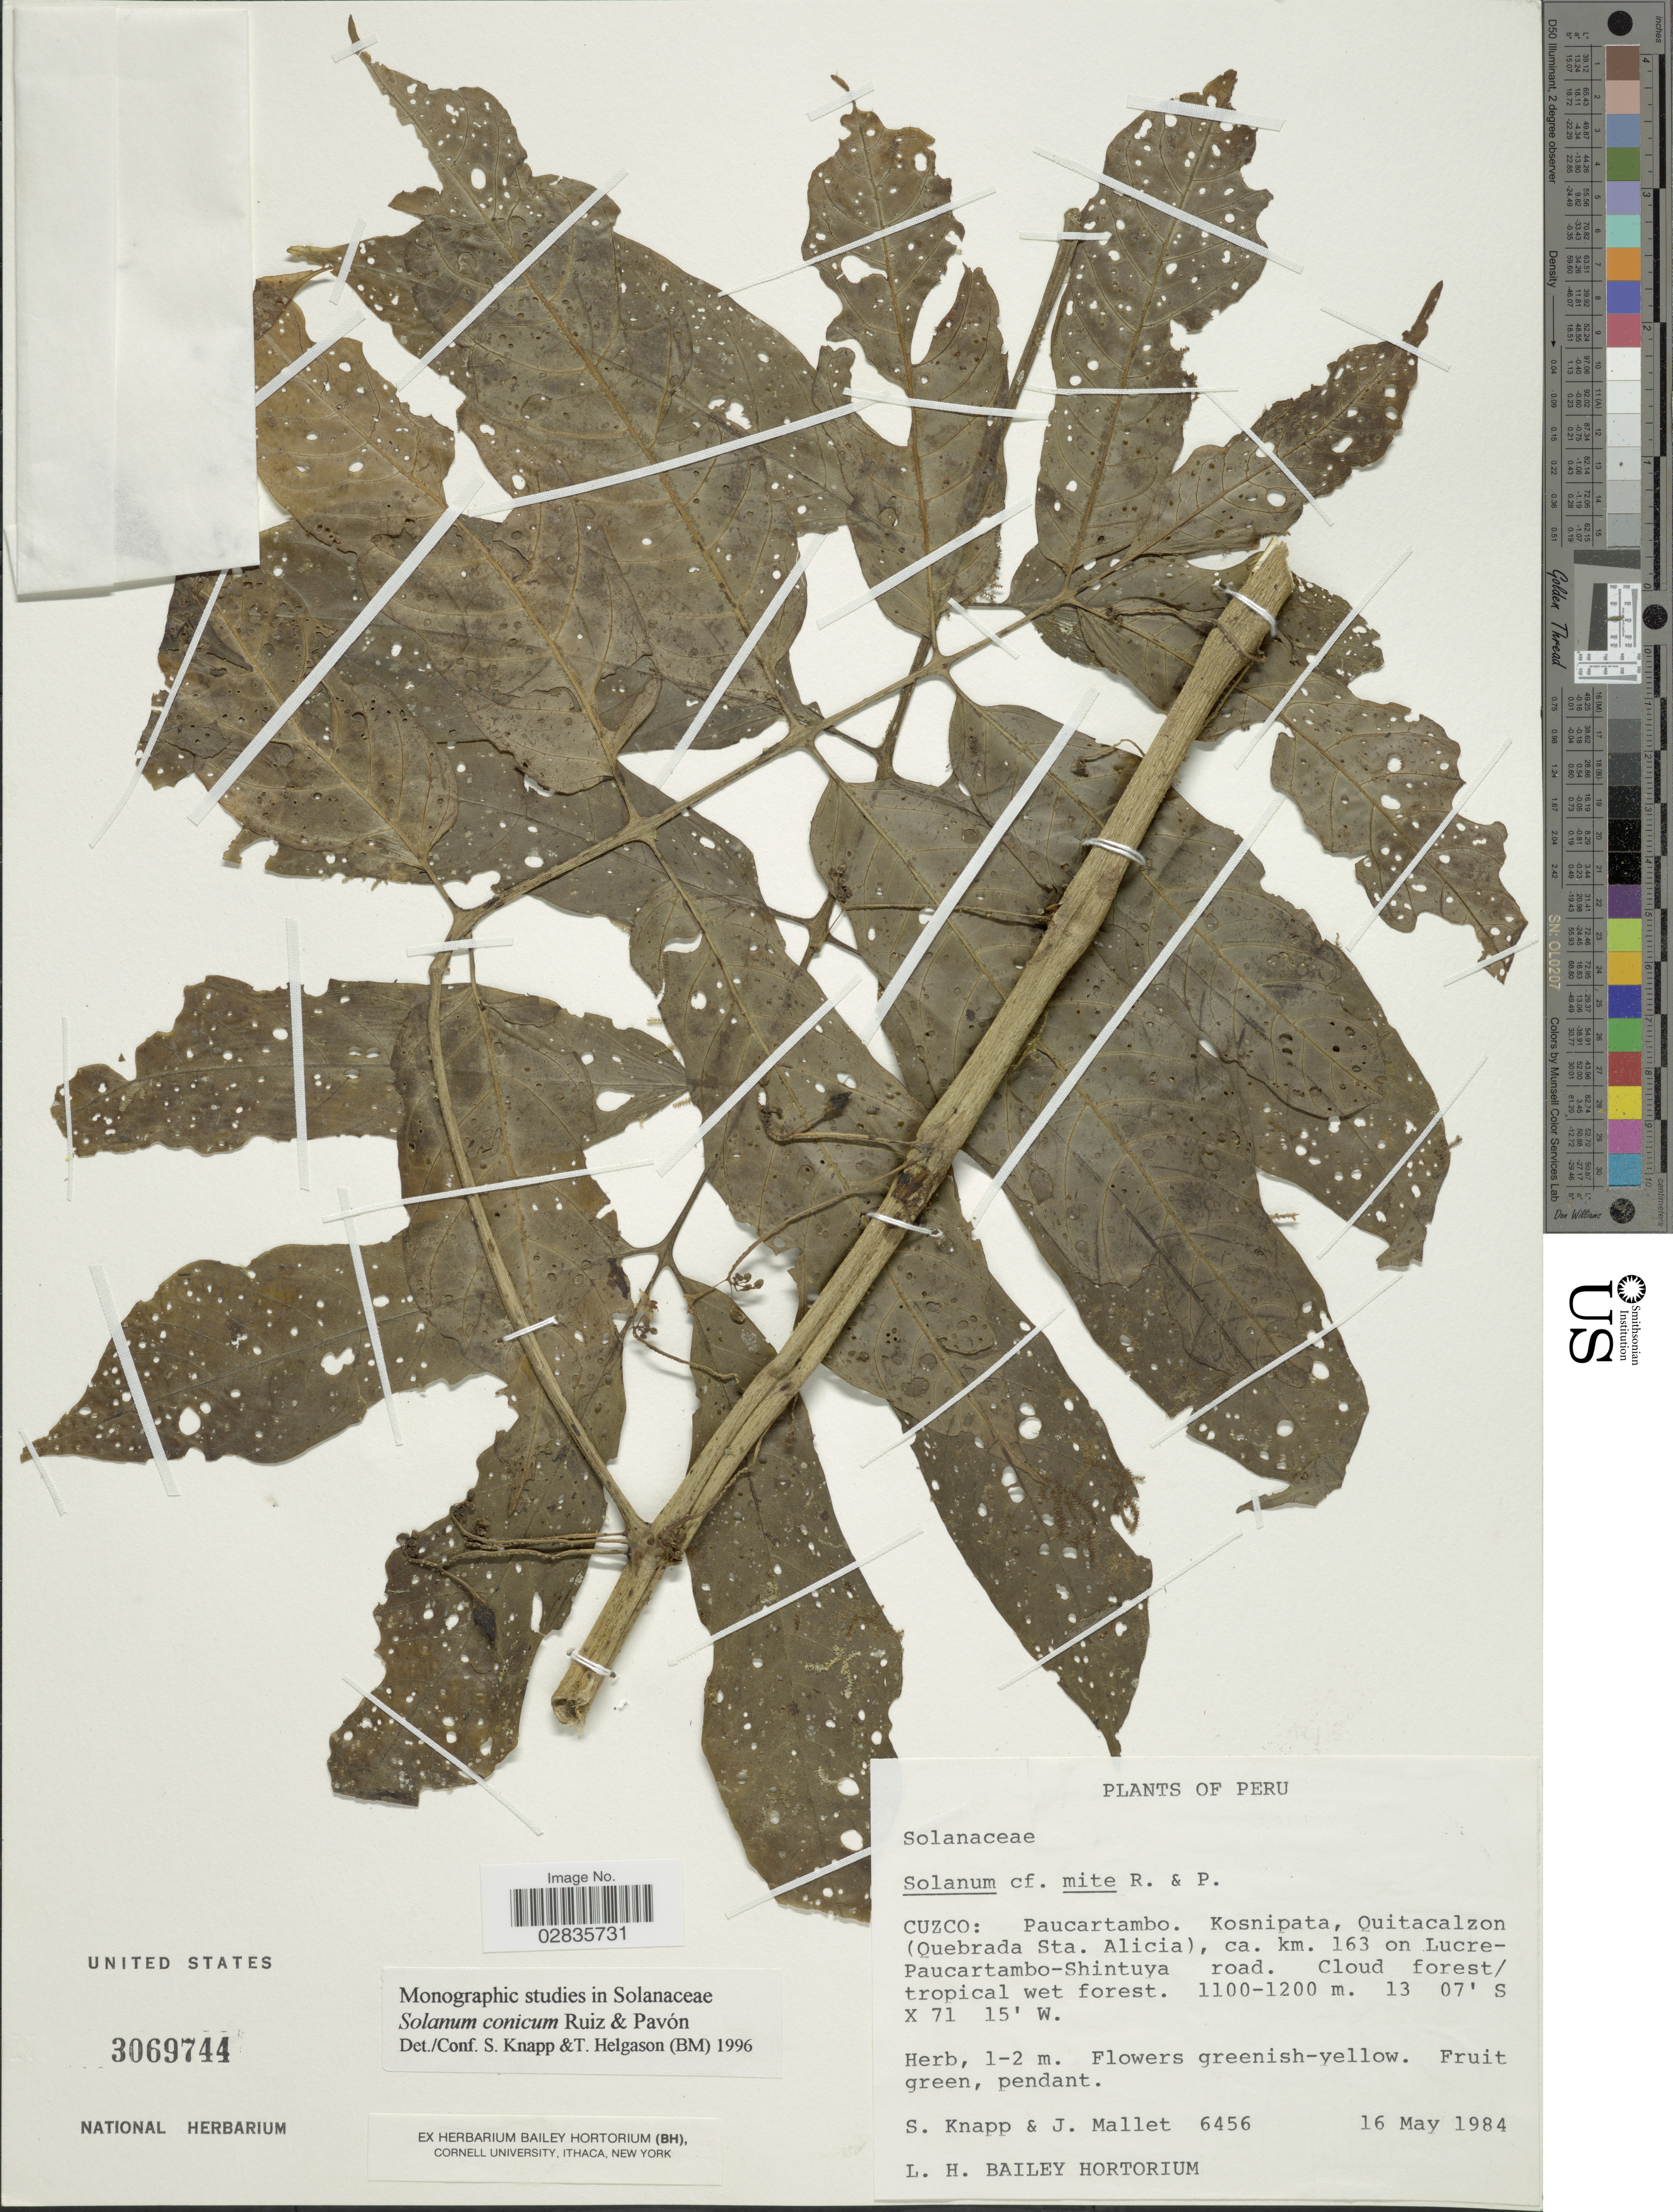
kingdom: Plantae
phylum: Tracheophyta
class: Magnoliopsida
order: Solanales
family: Solanaceae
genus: Solanum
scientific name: Solanum conicum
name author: Ruiz & Pav.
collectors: S. Knapp & J. Mallet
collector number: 6456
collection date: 1984-05-16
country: Peru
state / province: Cusco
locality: Paucartambo, Kosnipata, Quitacalzon (Quebrada Sta. Alicia), ca. km. 163 on Lucre-Paucartambo-Shintuya road.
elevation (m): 1100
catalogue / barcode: US 3069744